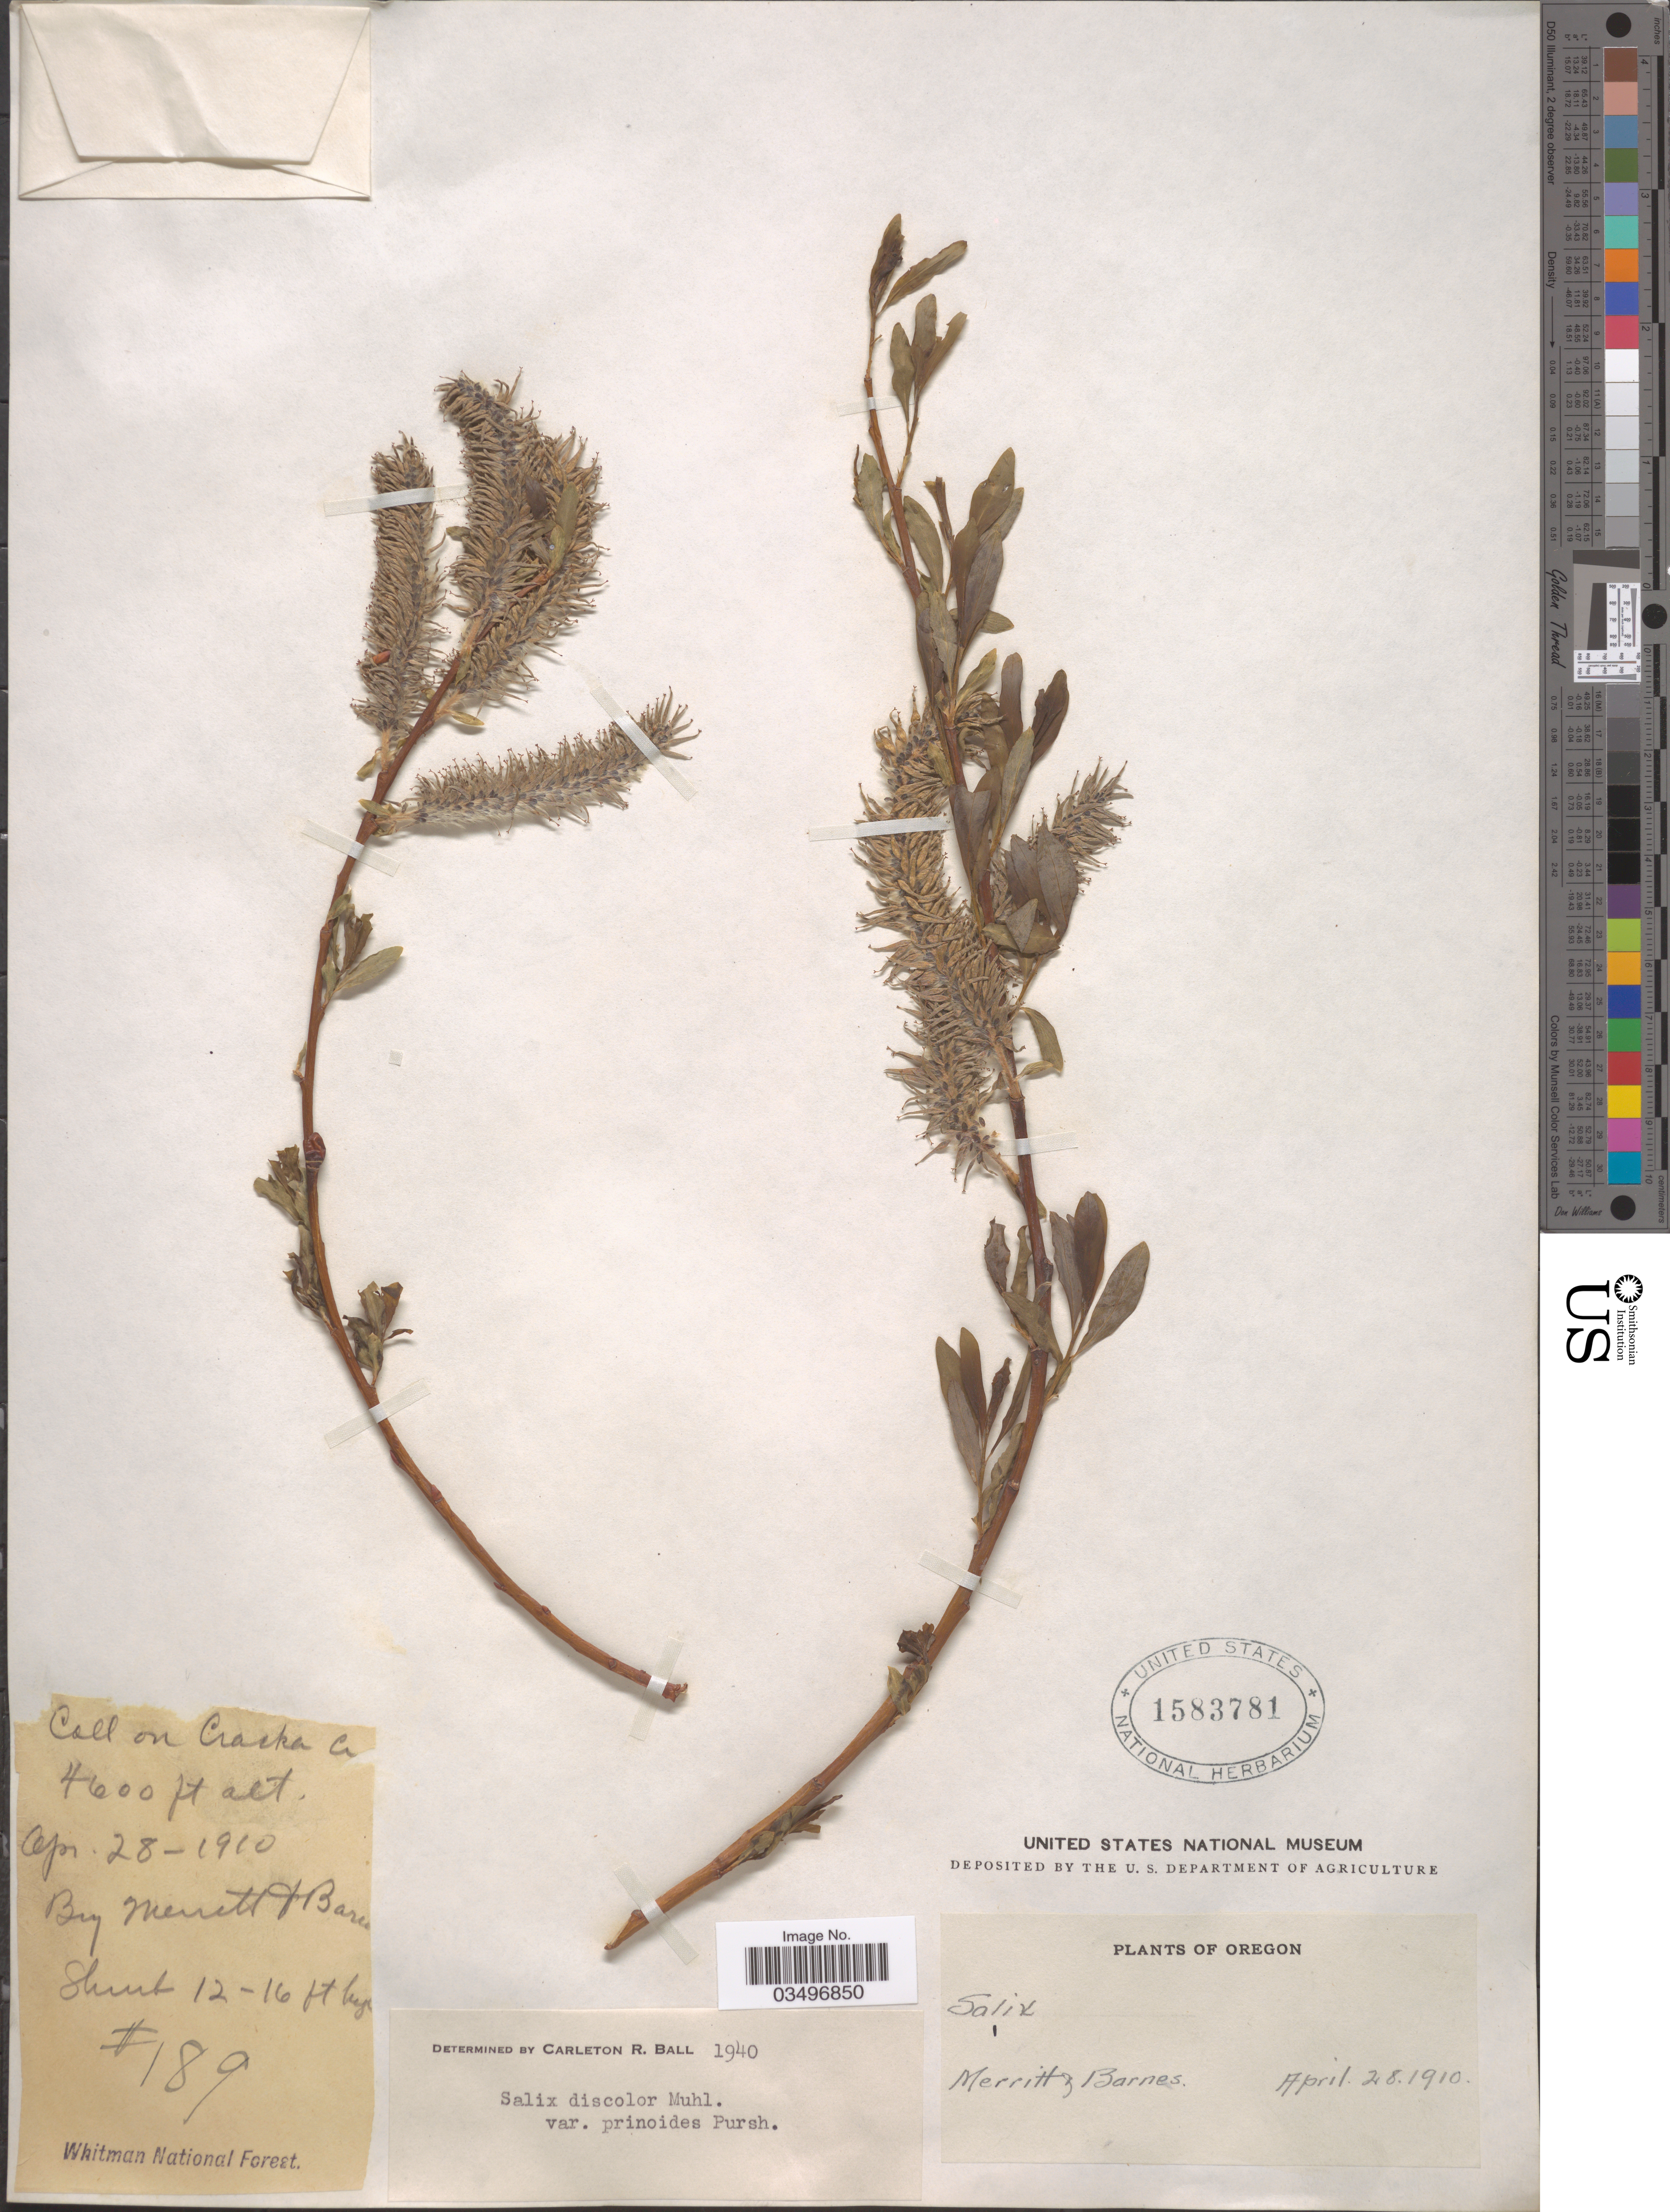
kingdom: Plantae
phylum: Tracheophyta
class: Magnoliopsida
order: Malpighiales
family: Salicaceae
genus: Salix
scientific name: Salix discolor var. prinoides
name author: (Pursh) Andersson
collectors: Merritt & -. Barnes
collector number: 189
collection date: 1910-04-28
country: United States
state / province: Oregon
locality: Cracker Cr. Whitman National Forest.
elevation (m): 1402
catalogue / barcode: US 1583781